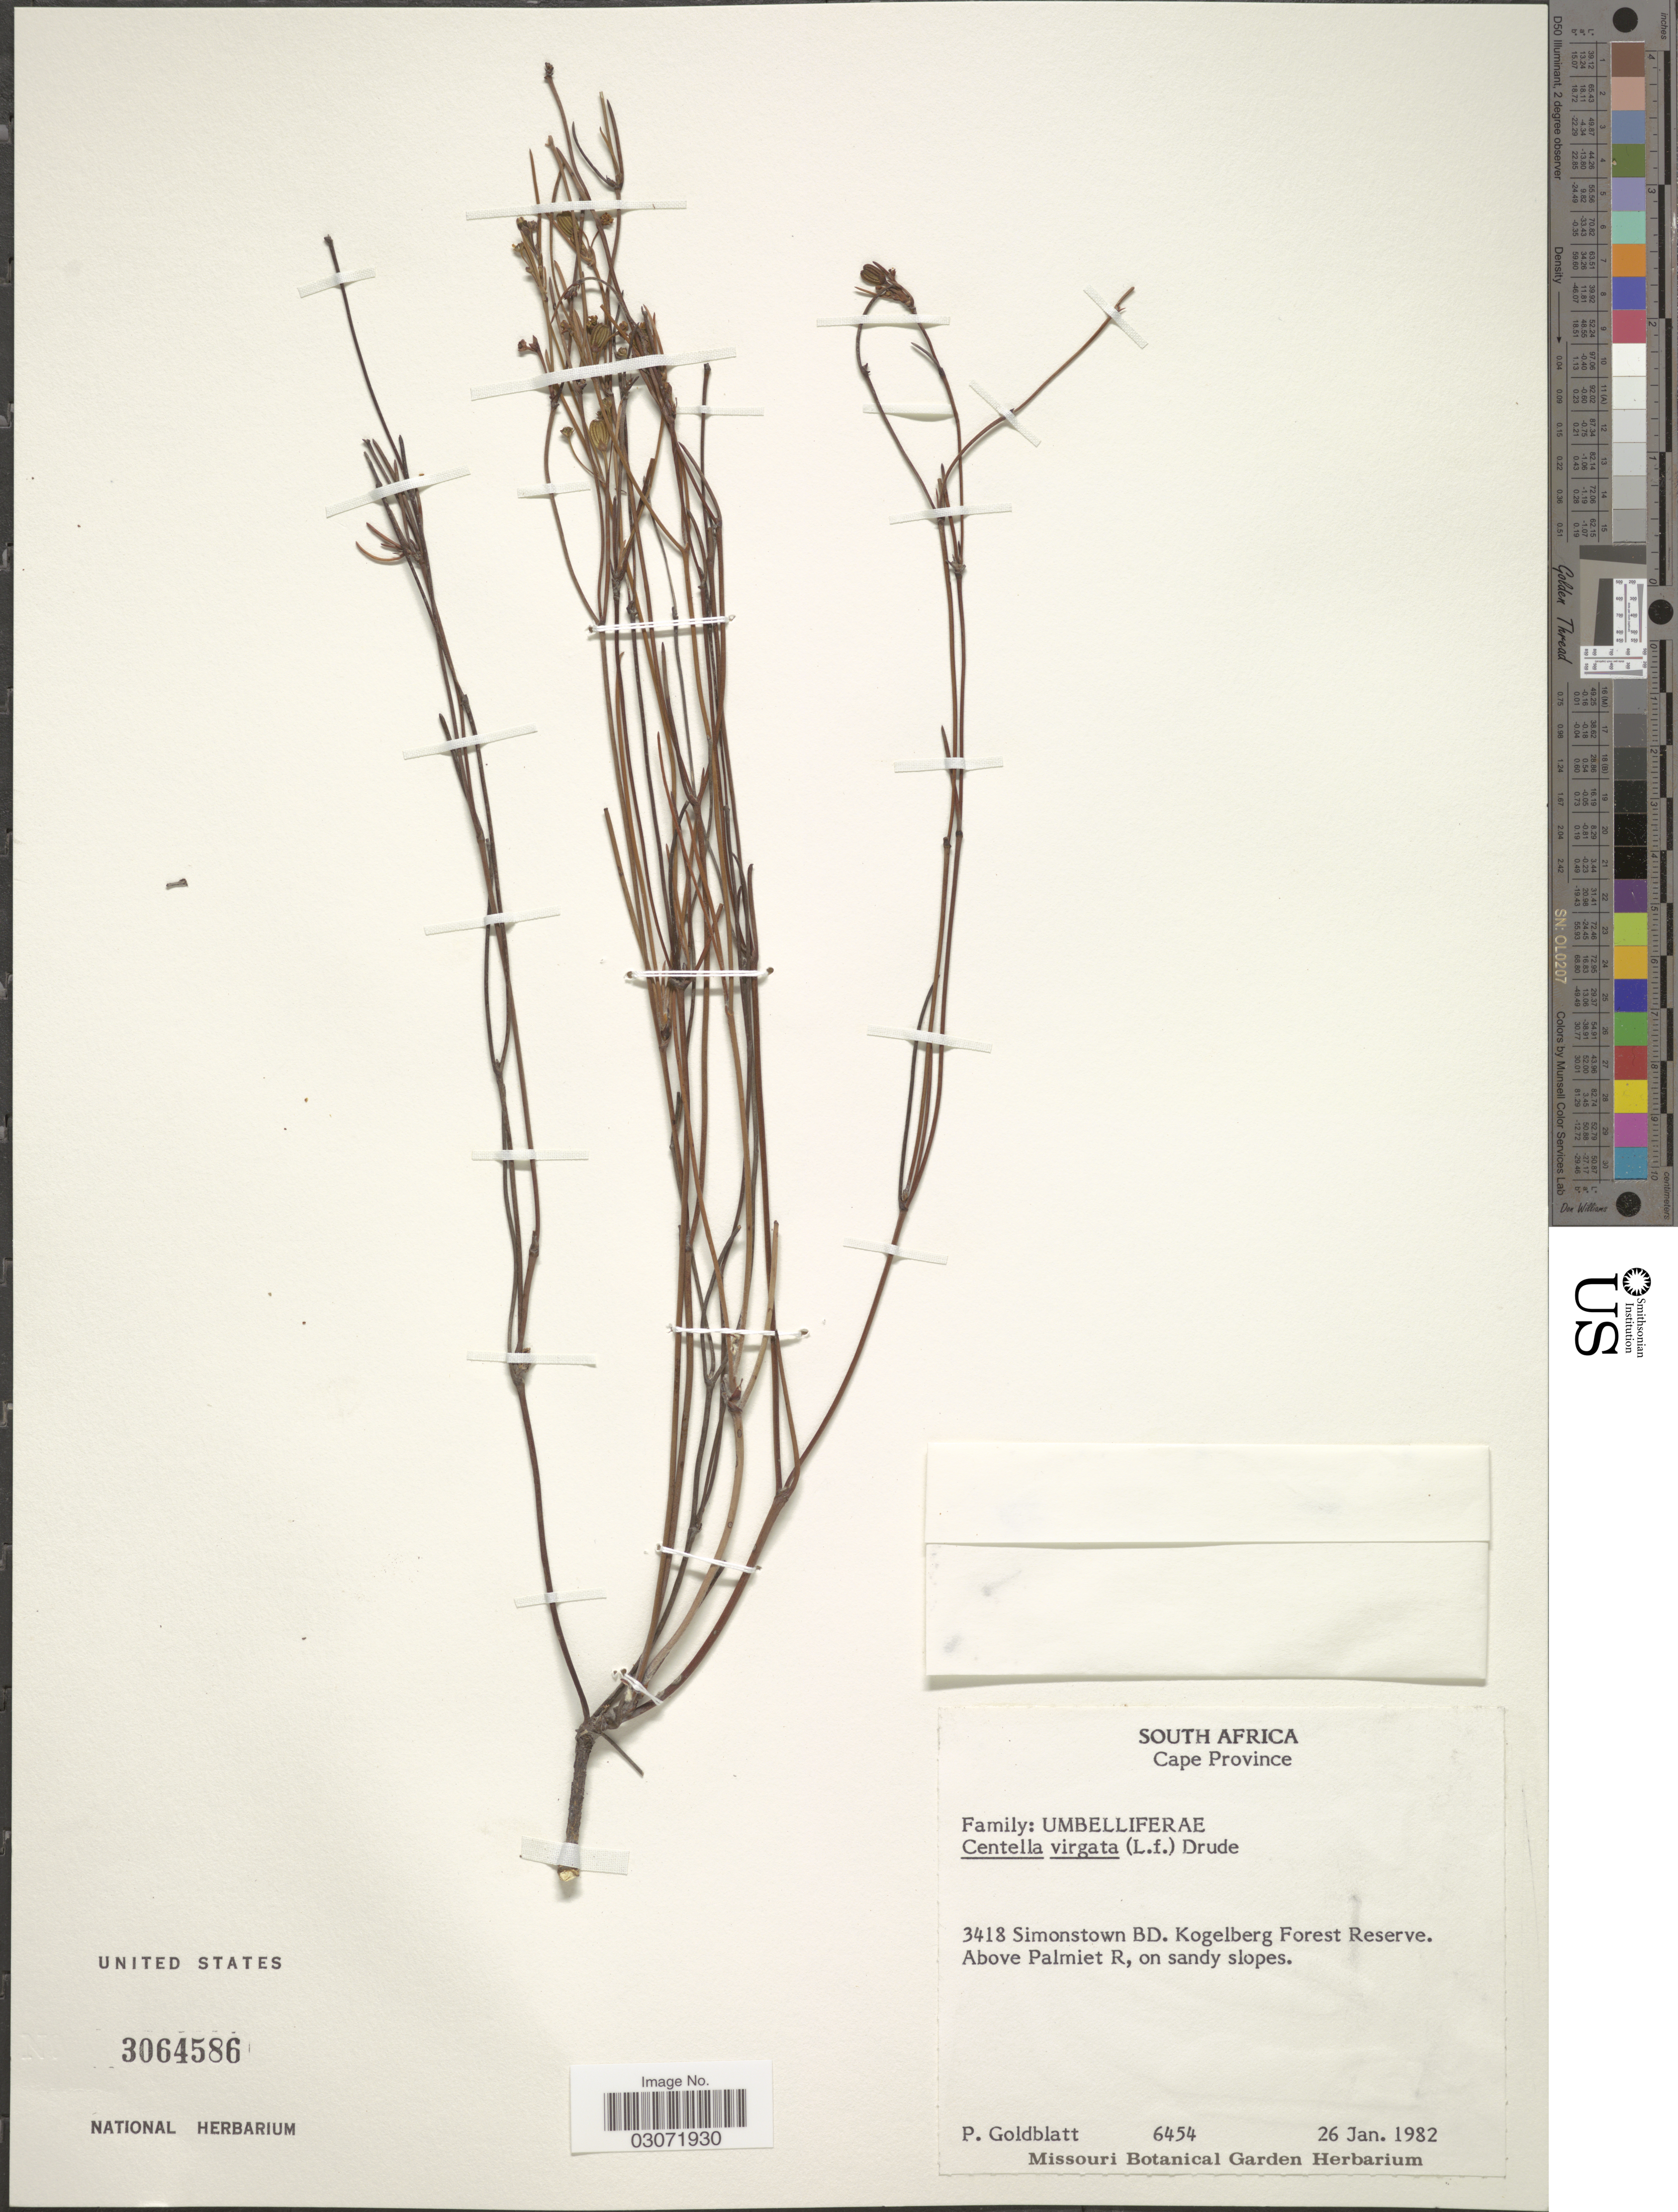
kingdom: Plantae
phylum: Tracheophyta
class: Magnoliopsida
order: Apiales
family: Apiaceae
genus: Centella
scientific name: Centella virgata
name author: (L. f.) Drude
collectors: P. Goldblatt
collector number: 6454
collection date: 1982-01-26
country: South Africa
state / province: Western Cape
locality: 3418 Simonstown BD. Kogelberg Forest Reserve. Above Palmiet R.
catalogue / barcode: US 3064586